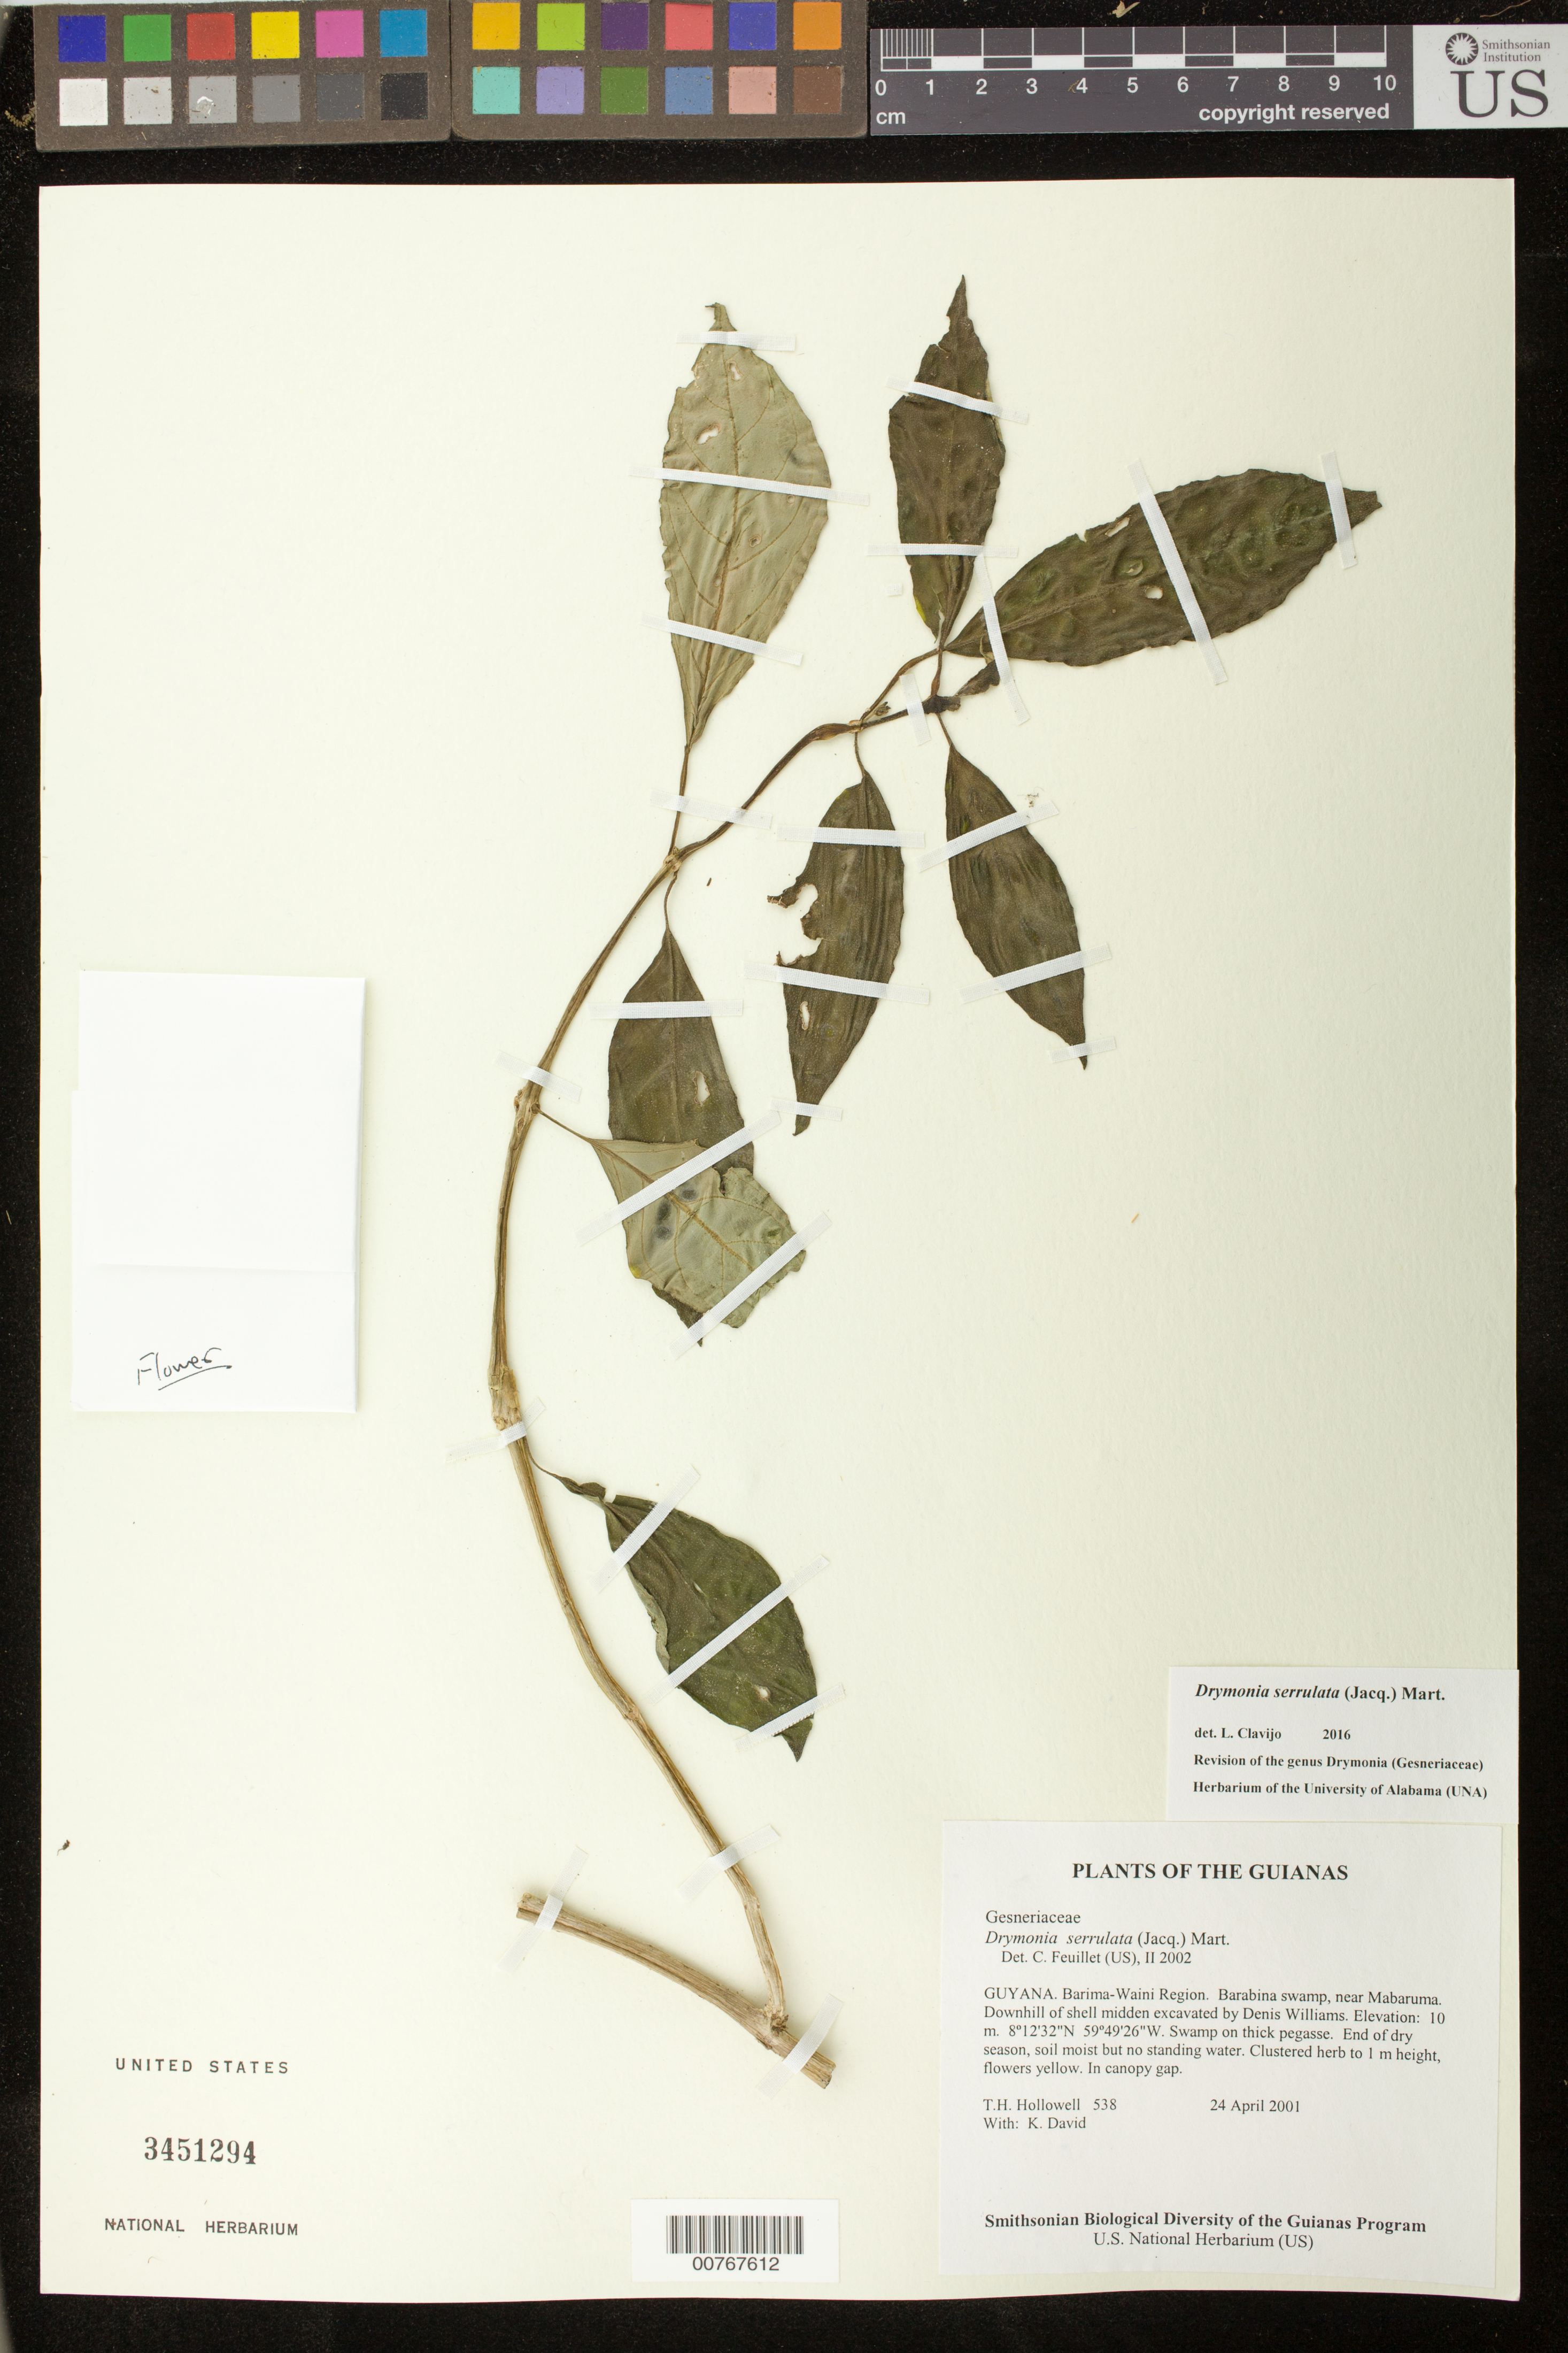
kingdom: Plantae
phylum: Tracheophyta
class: Magnoliopsida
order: Lamiales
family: Gesneriaceae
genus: Drymonia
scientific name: Drymonia serrulata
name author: (Jacq.) Mart.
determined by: Feuillet, C.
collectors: T. Hollowell & K. David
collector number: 538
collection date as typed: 24 April 2001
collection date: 2001-04-24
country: Guyana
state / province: Barima-Waini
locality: Barabina swamp, near Mabaruma. Downhill of shell midden excavated by Denis Williams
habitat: Swamp on thick pegasse. End of dry season, soil moist but no standing water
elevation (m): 10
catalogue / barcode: US 3451294